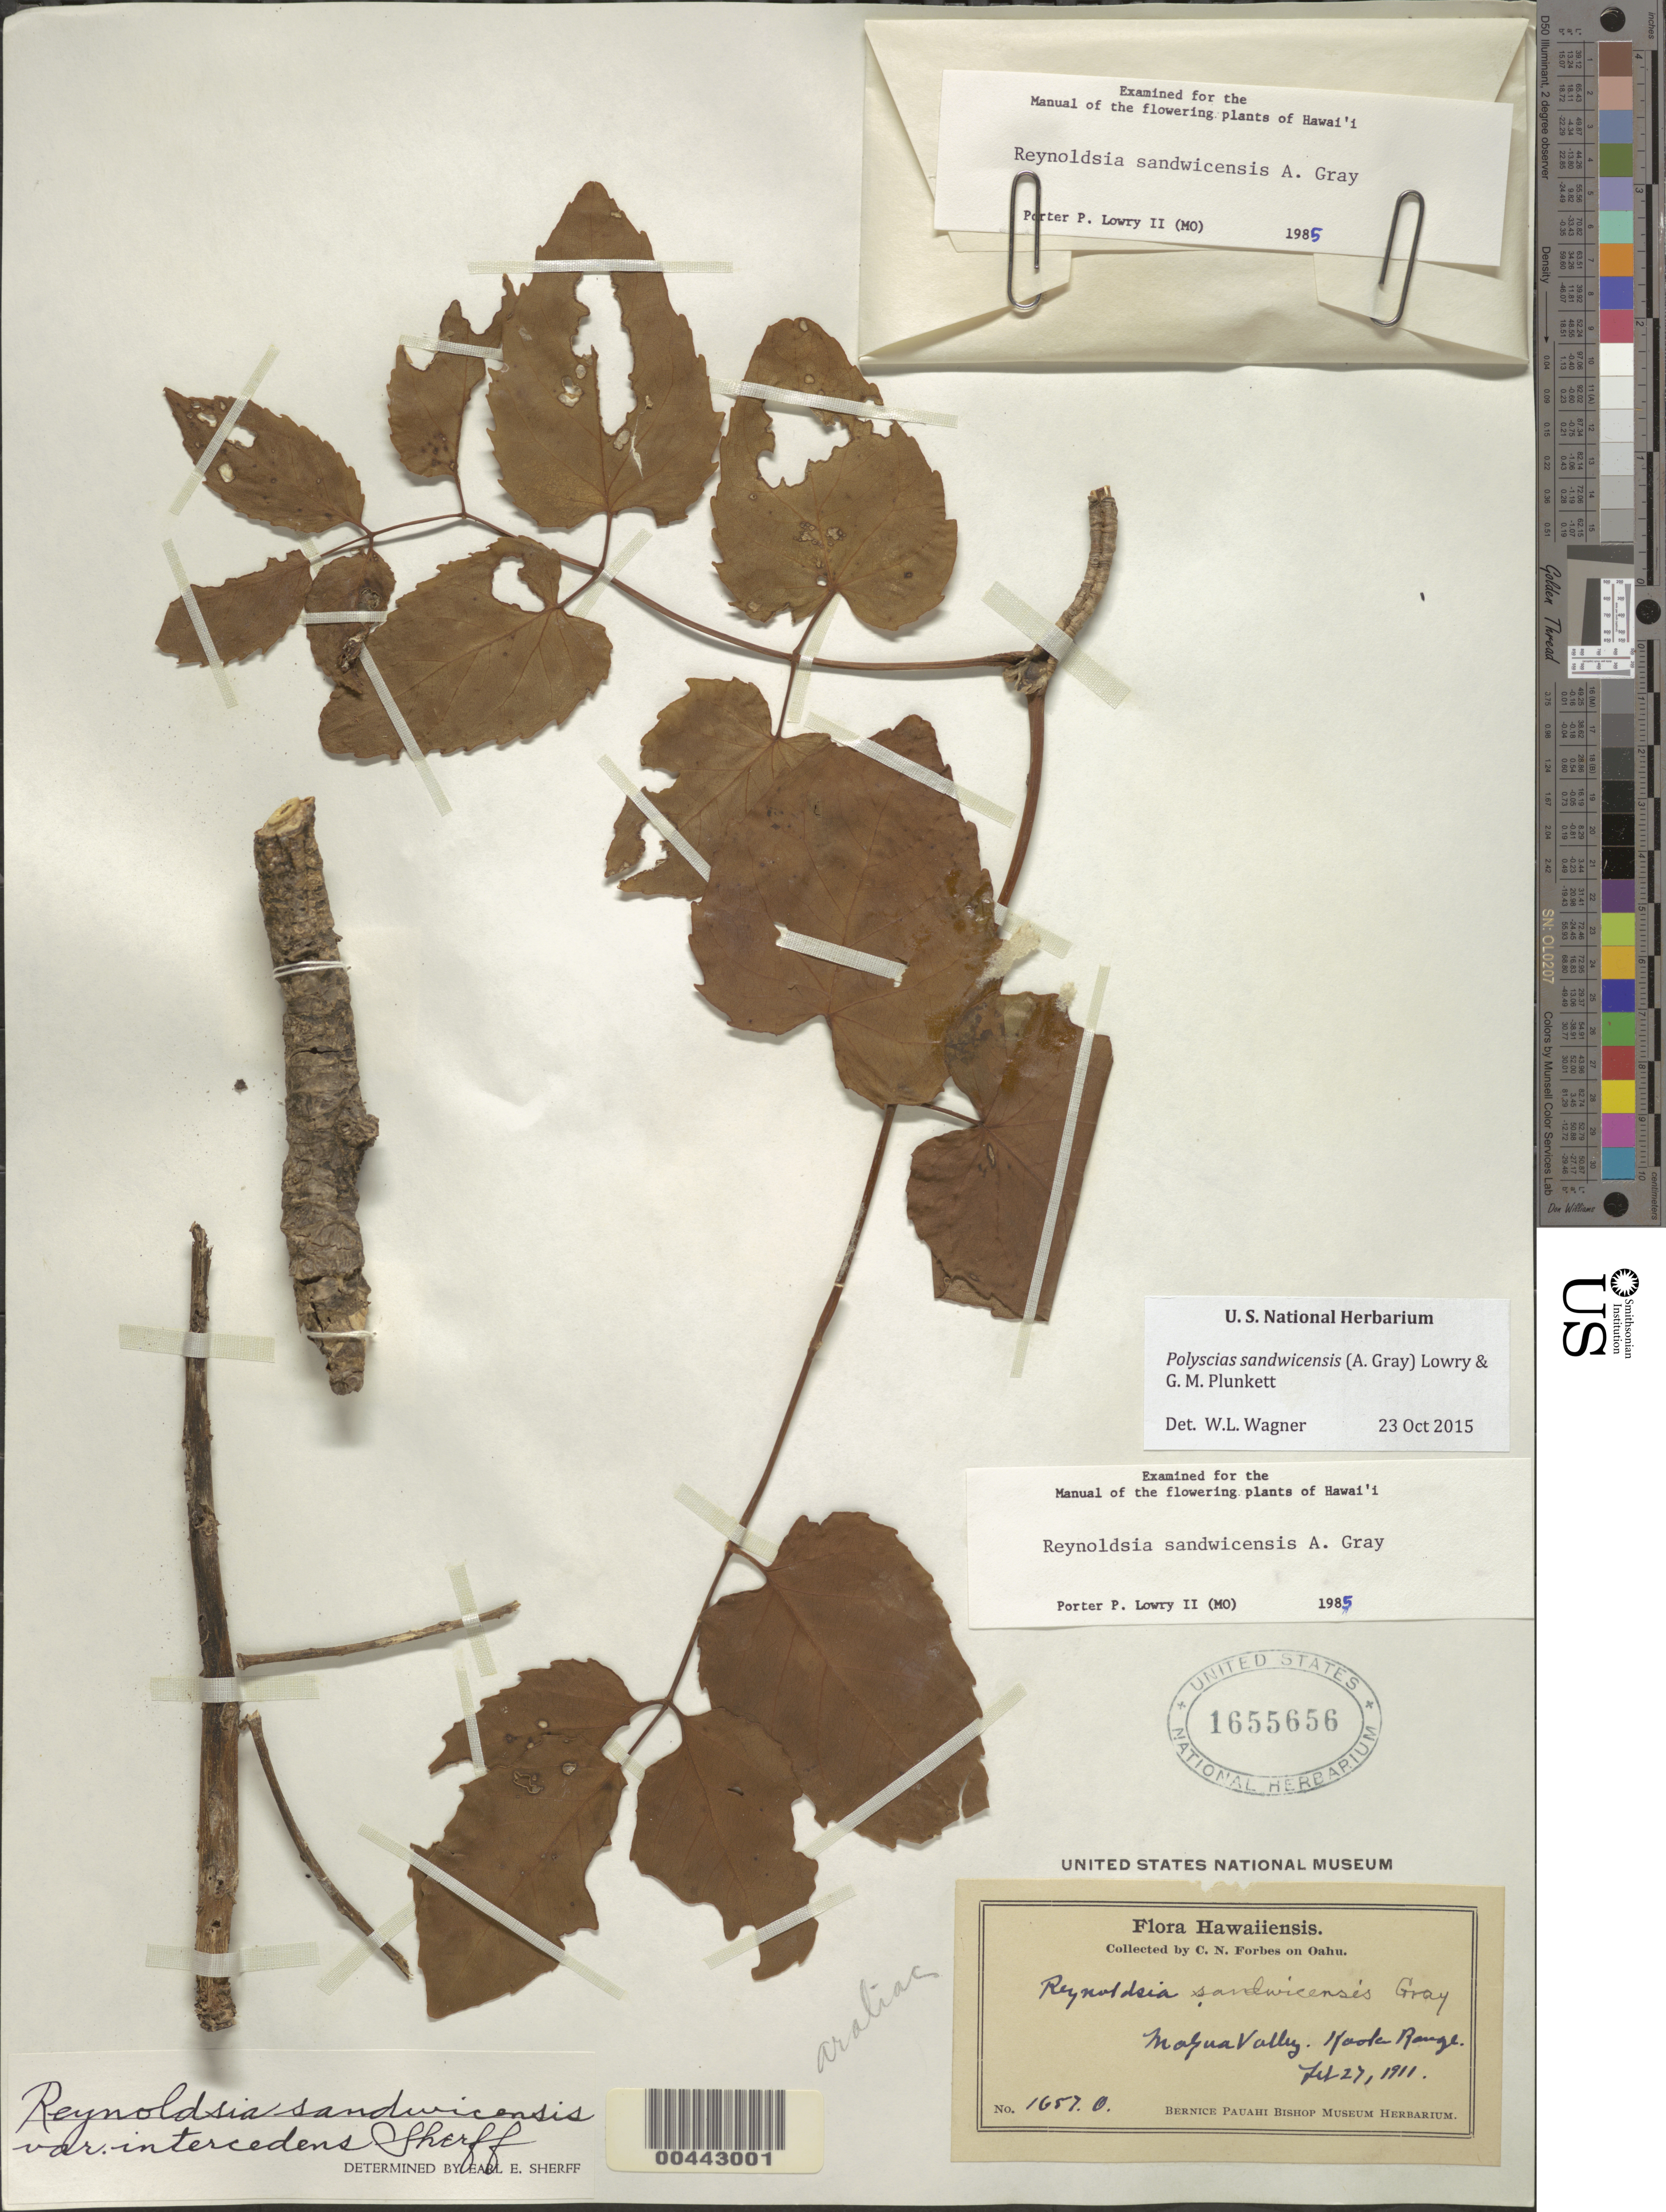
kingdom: Plantae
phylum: Tracheophyta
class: Magnoliopsida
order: Apiales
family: Araliaceae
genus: Polyscias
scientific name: Polyscias sandwicensis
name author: (A. Gray) Lowry & G. M. Plunkett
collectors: C. N. Forbes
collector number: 1657.O.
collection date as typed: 27 Feb 1911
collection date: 1911-02-27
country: United States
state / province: Hawaii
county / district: Honolulu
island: Oahu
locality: Makua Valley, Kaala Range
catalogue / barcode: US 1655656